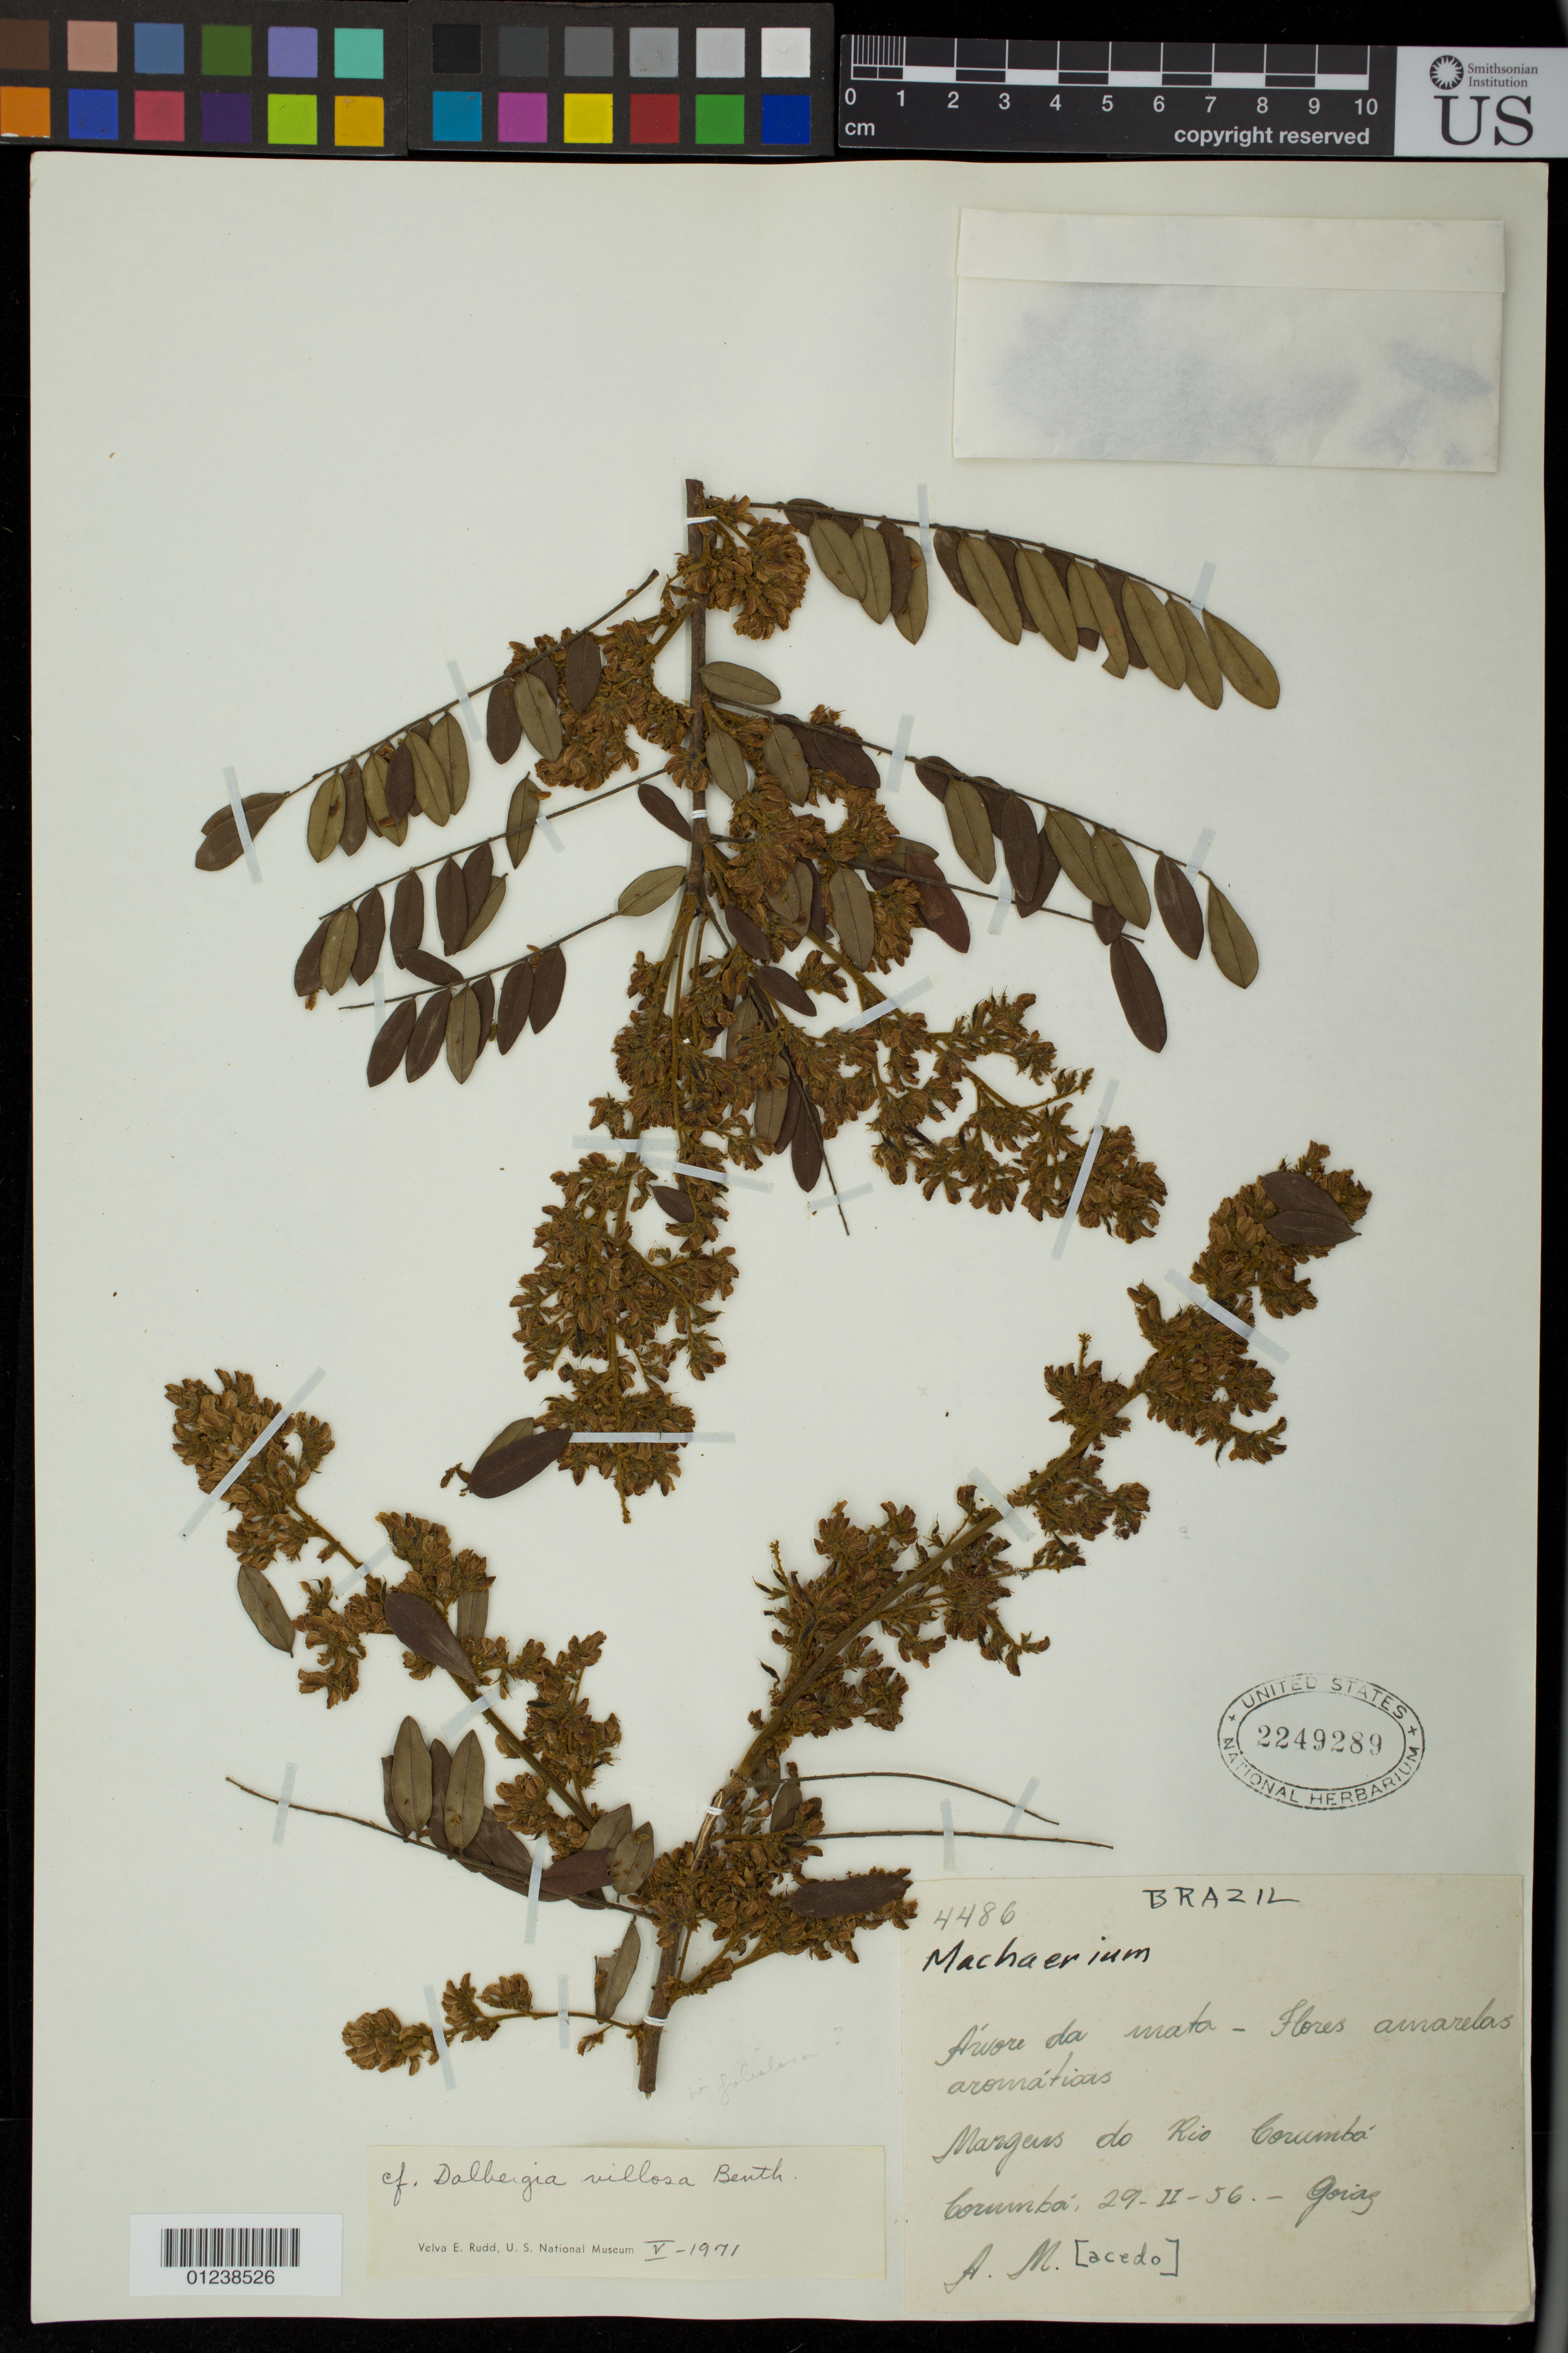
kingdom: Plantae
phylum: Tracheophyta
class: Magnoliopsida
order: Fabales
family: Fabaceae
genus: Dalbergia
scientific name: Dalbergia villosa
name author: (Benth.) Benth.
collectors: A. M.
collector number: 4486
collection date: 1956-02-29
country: Brazil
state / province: Goias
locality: Margem do Rio Corumba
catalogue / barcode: US 2249289